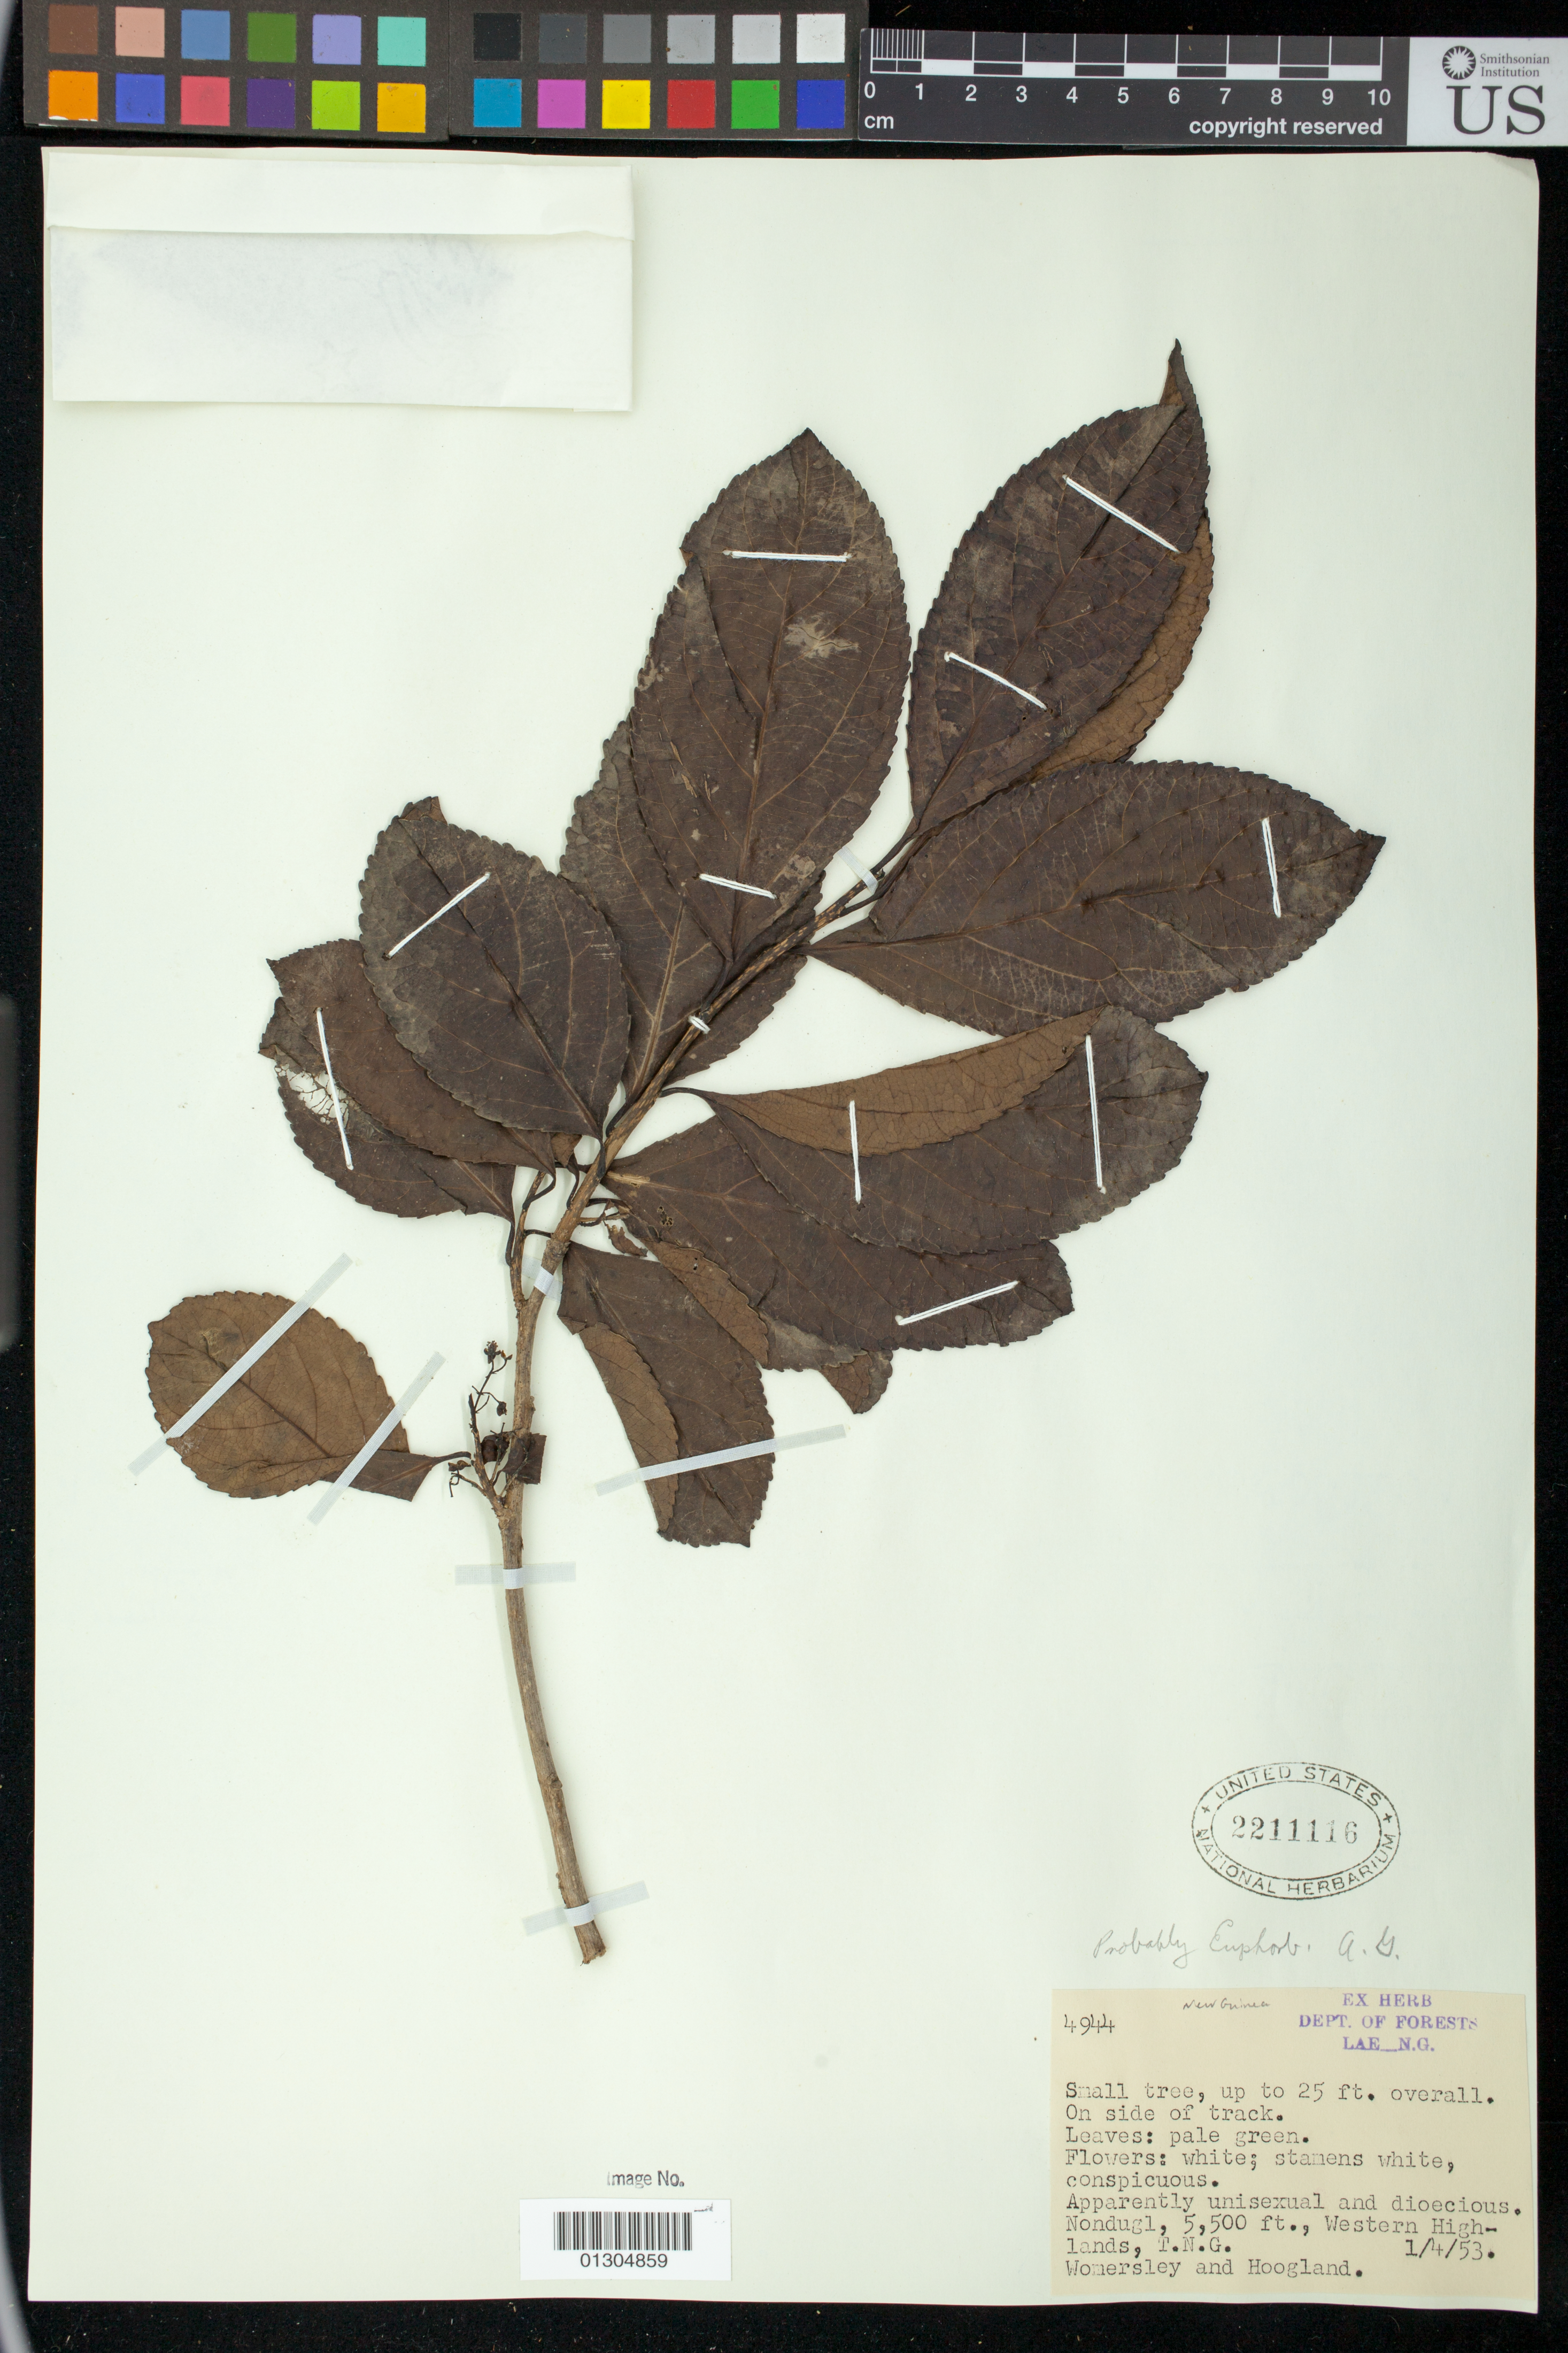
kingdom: Plantae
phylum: Tracheophyta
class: Magnoliopsida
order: Malpighiales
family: Euphorbiaceae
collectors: J. S. Womersley & R. D. Hoogland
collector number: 4944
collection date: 1953-04-01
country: Papua New Guinea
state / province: Western Highlands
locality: Nondugl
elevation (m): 1676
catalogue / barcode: US 2211116